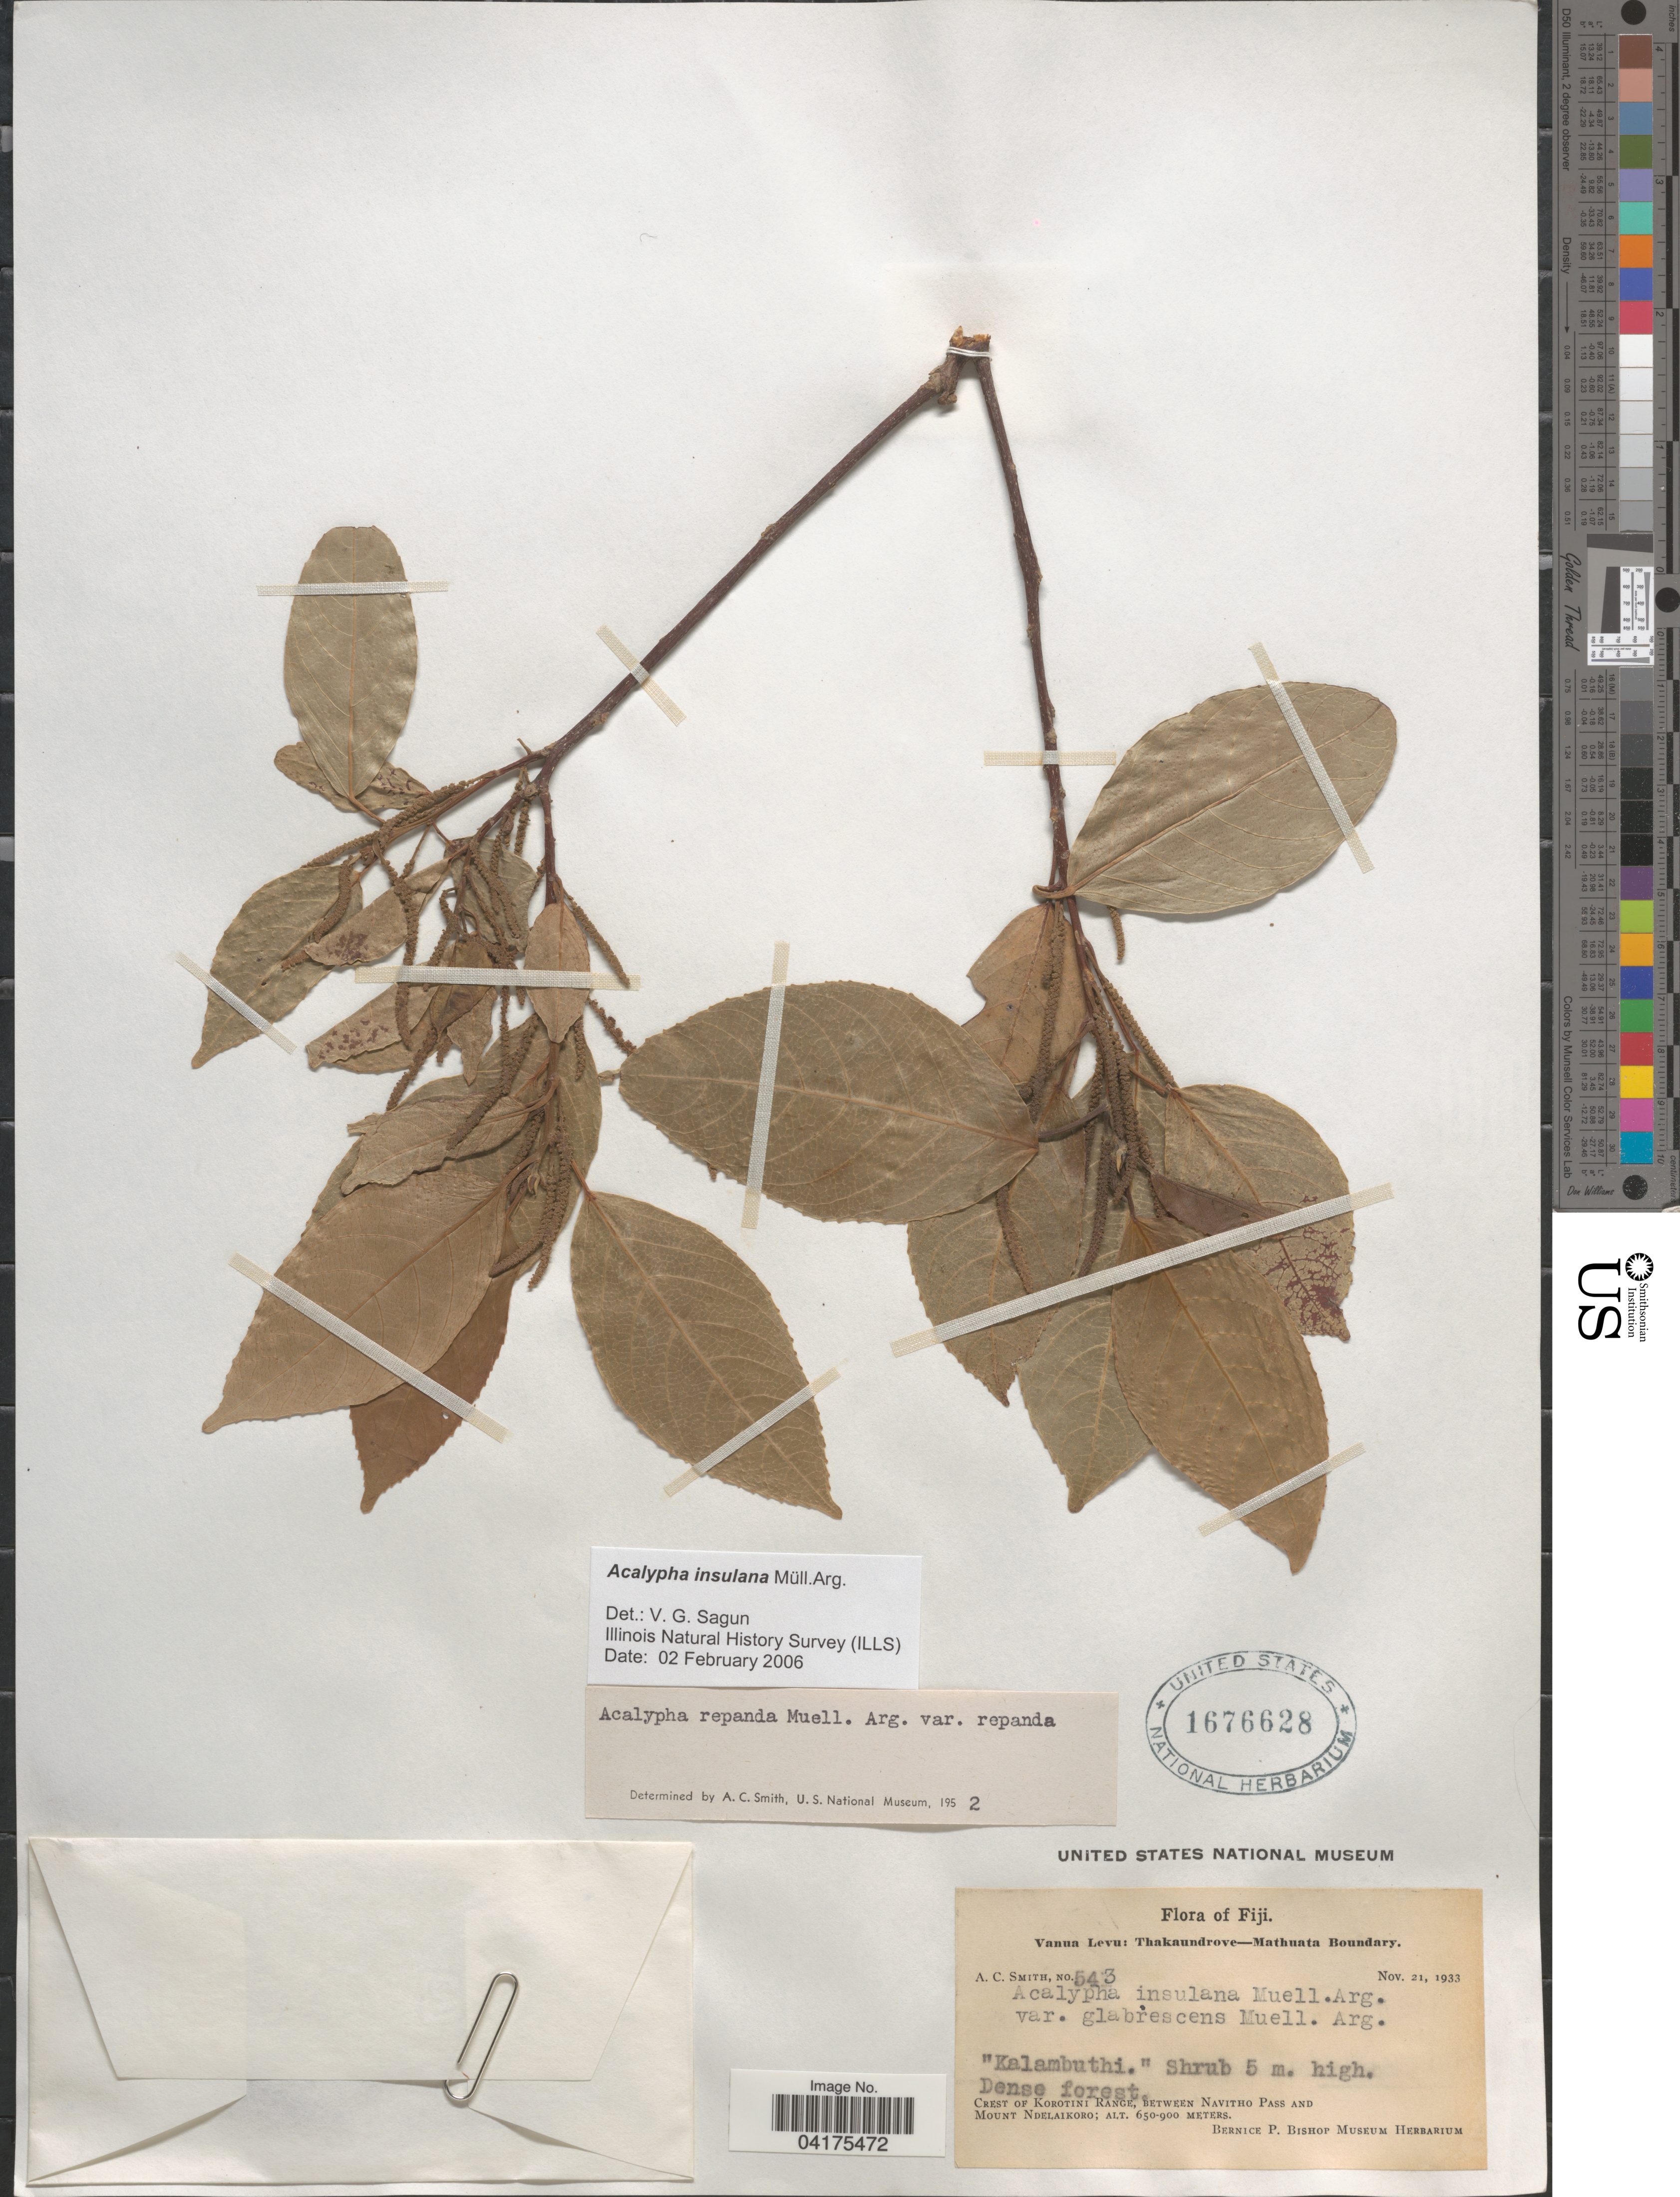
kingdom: Plantae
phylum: Tracheophyta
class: Magnoliopsida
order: Malpighiales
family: Euphorbiaceae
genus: Acalypha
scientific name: Acalypha insulana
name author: Müll. Arg.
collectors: A. C. Smith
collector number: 543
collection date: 1933-11-21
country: Fiji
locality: Vanua Levu: Thakaundrove-Mathuata Boundary. "Kalambuthi". Crest of Korotini Range, Between Navitho Pass and Mount Ndelaikoro.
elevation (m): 650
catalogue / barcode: US 1676628